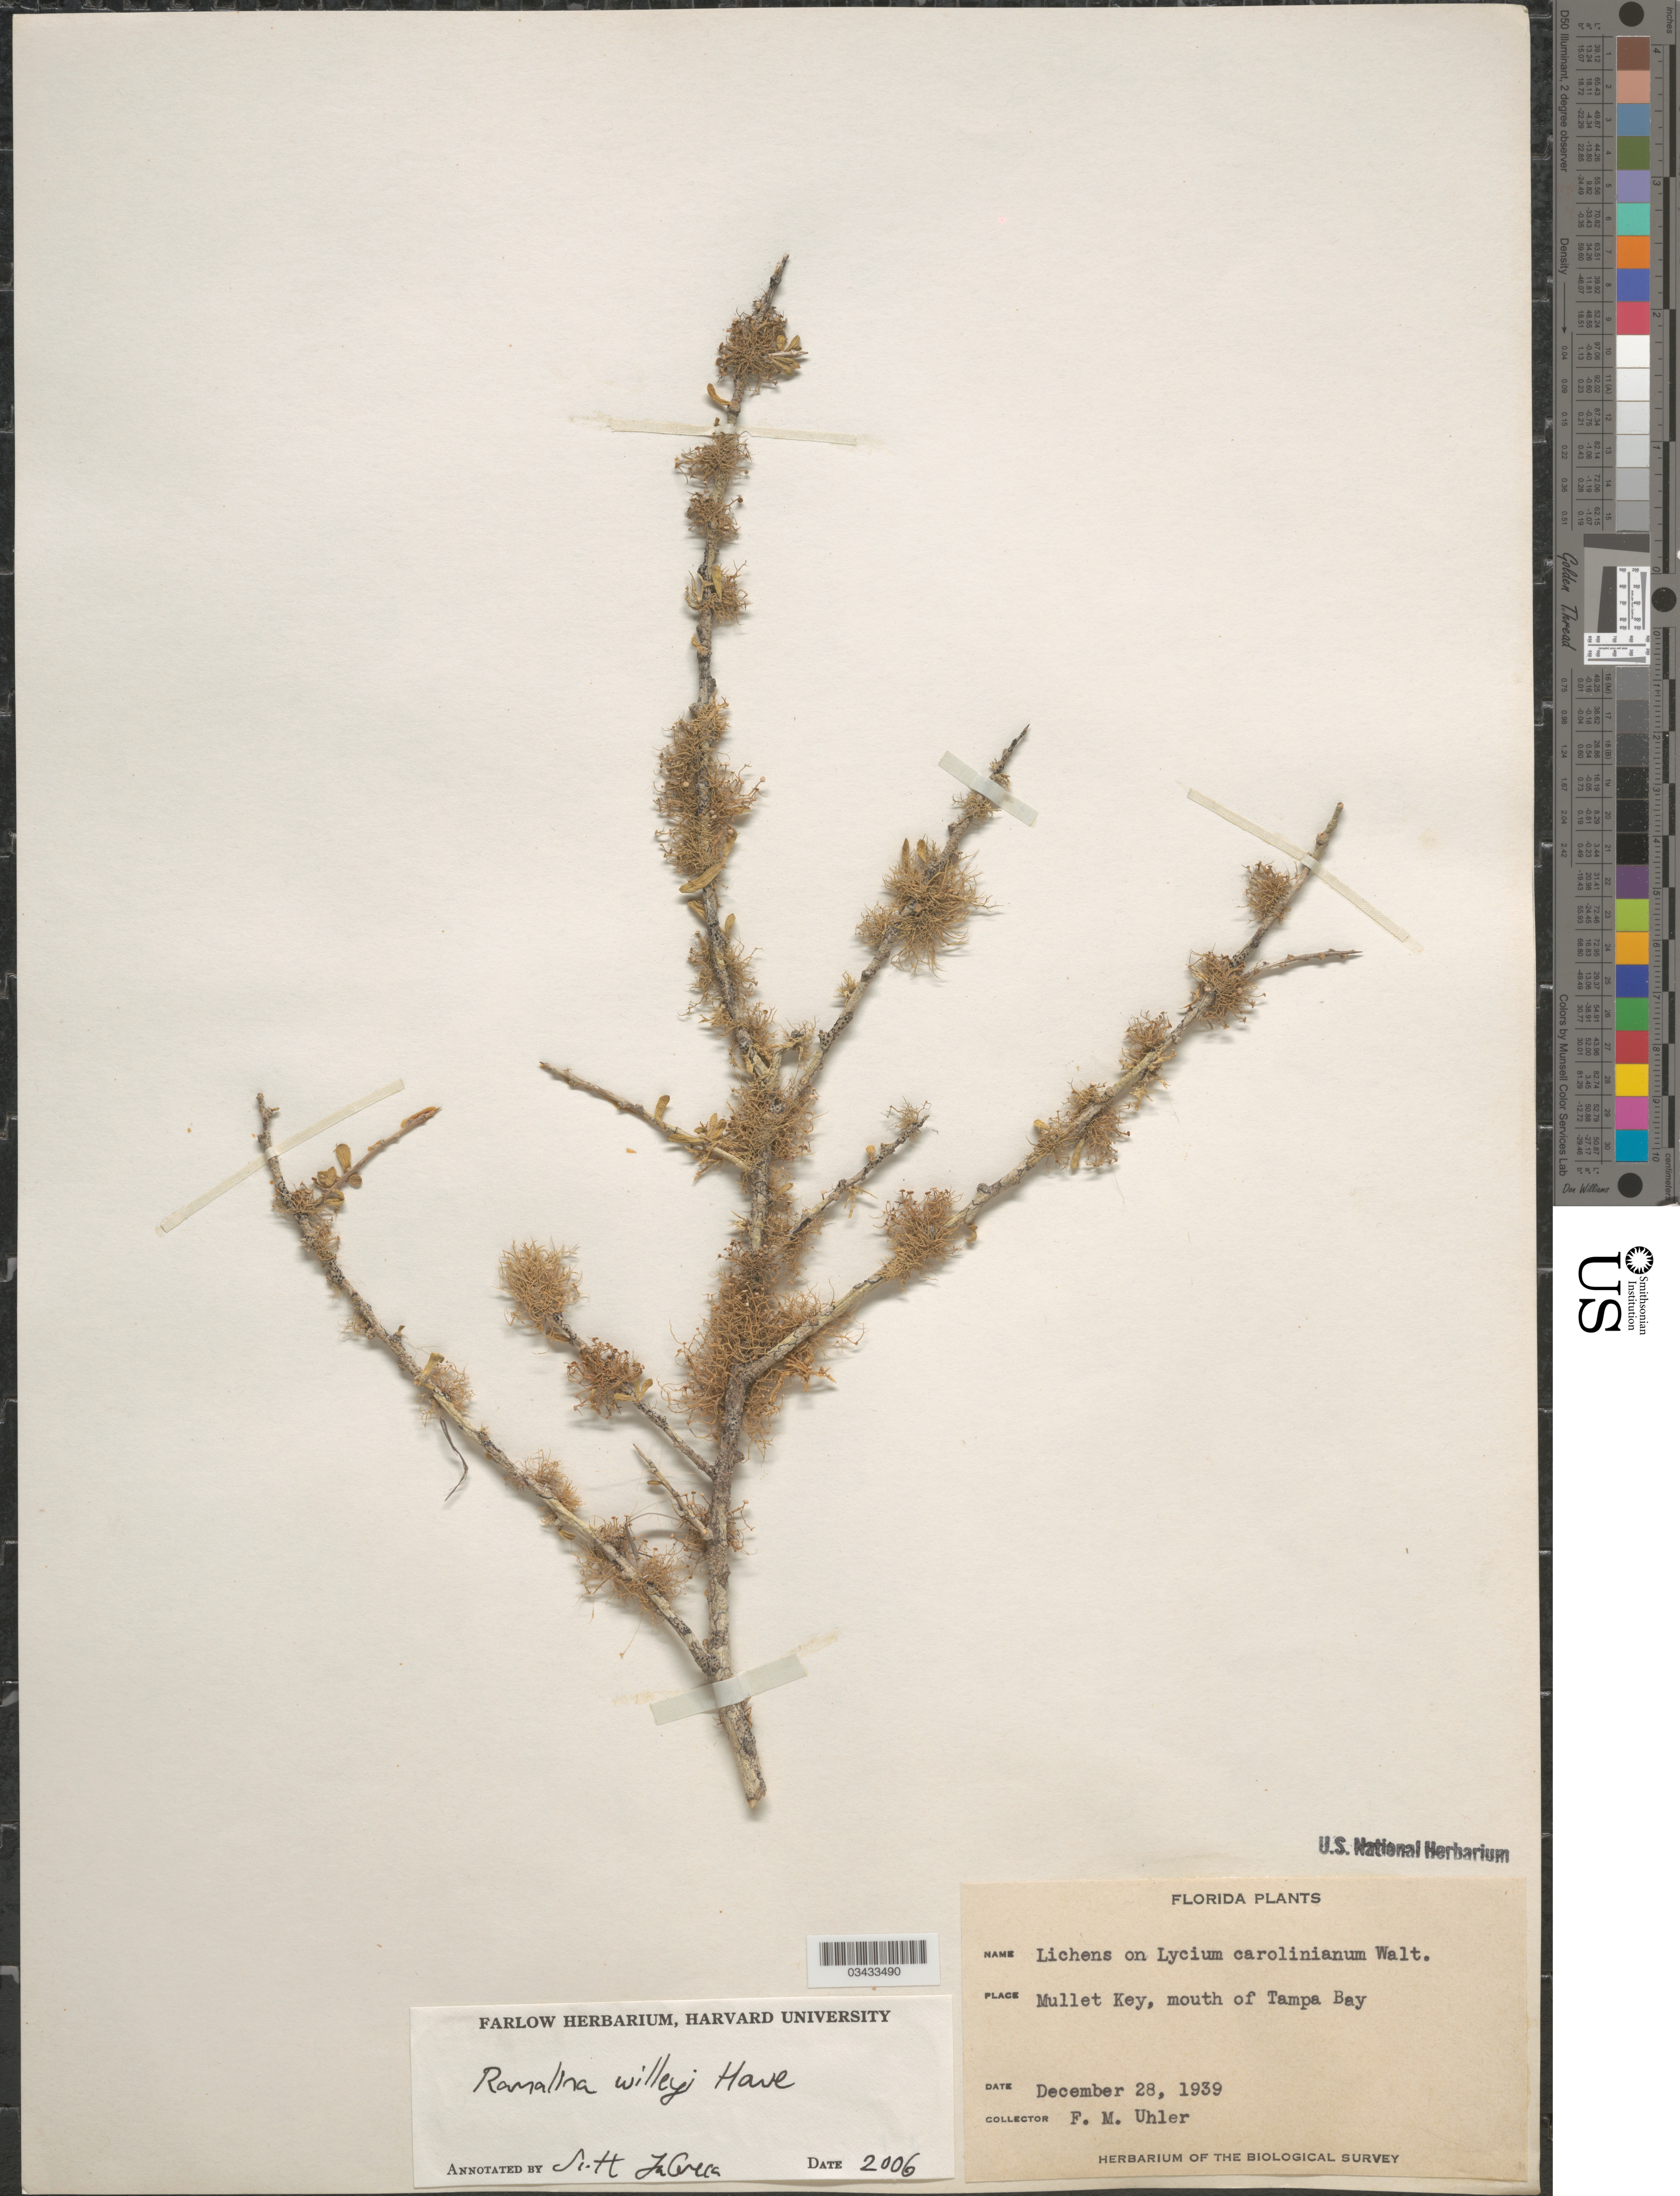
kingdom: Fungi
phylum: Ascomycota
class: Lecanoromycetes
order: Lecanorales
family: Ramalinaceae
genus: Ramalina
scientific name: Ramalina willeyi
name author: R. Howe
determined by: LaGreca, S. A.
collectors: F. M. Uhler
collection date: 1939-12-28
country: United States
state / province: Florida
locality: Florida, Mullet Key, mouth of Tampa Bay